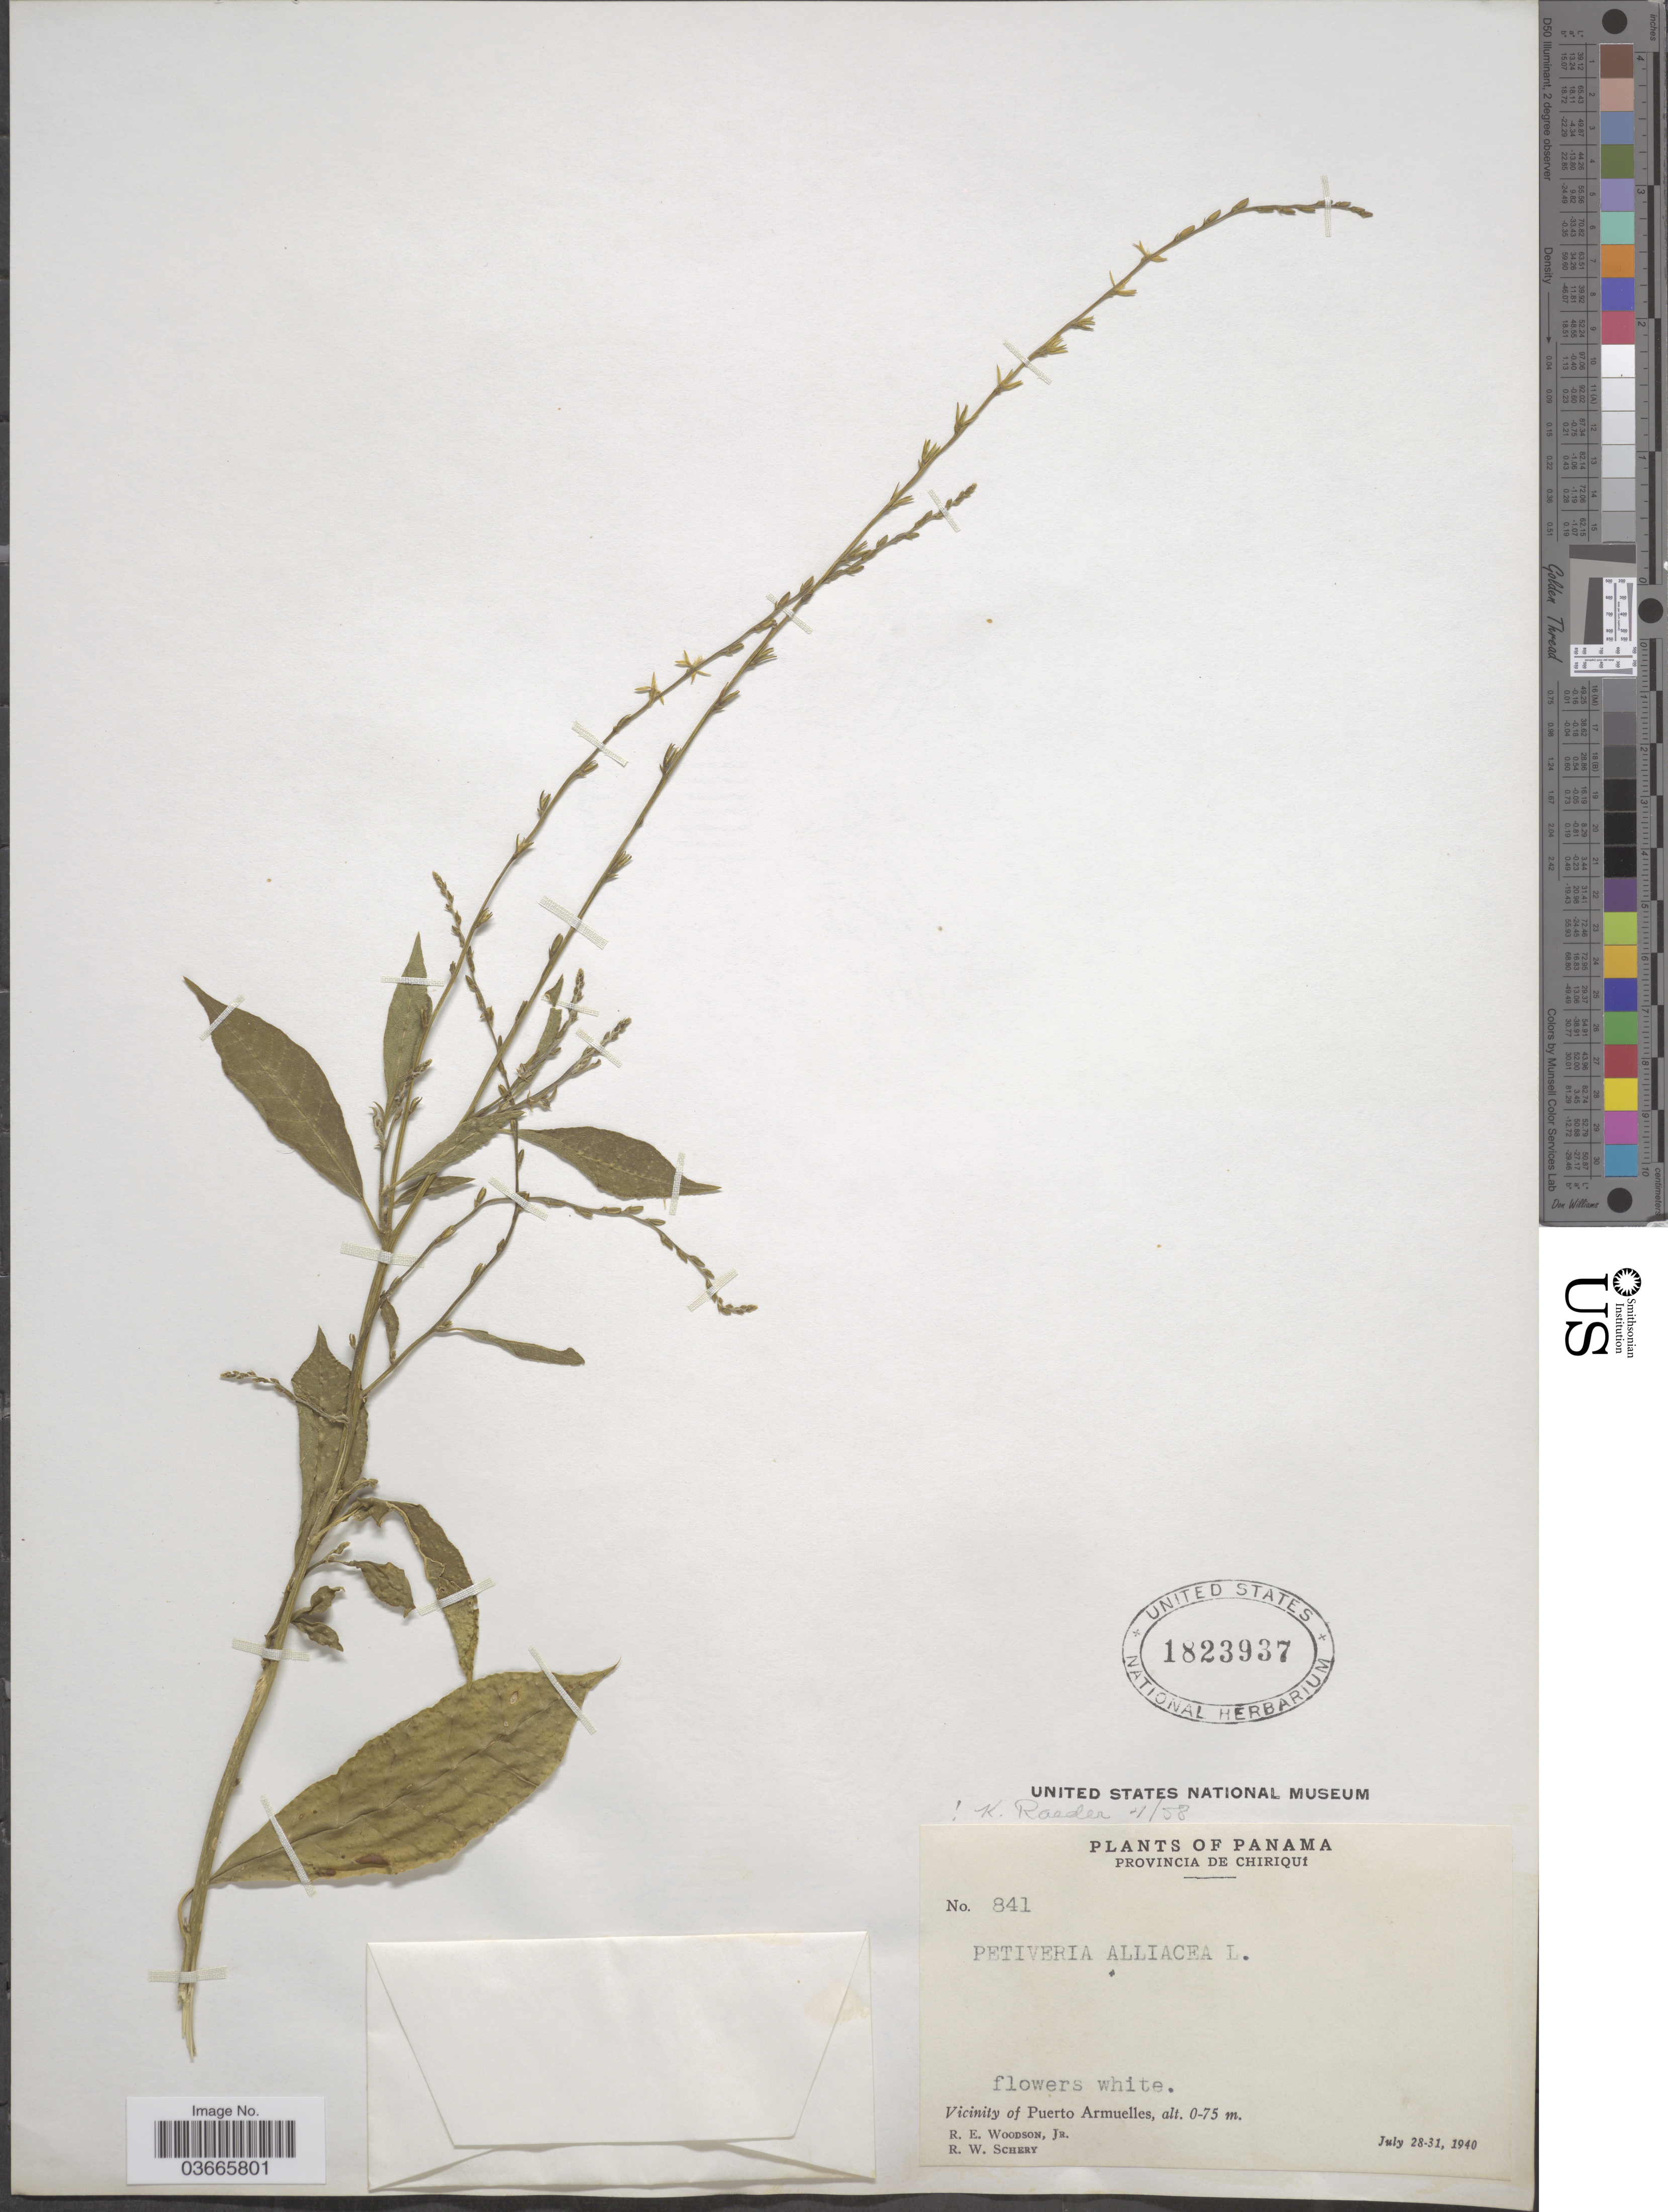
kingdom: Plantae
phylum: Tracheophyta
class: Magnoliopsida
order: Caryophyllales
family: Phytolaccaceae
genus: Petiveria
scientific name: Petiveria alliacea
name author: L.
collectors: R. E. Woodson & R. W. Schery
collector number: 841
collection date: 1940-07-28/1940-07-31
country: Panama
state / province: Chiriqui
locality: Vicinity of Puerto Armuelles.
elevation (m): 0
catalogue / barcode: US 1823937